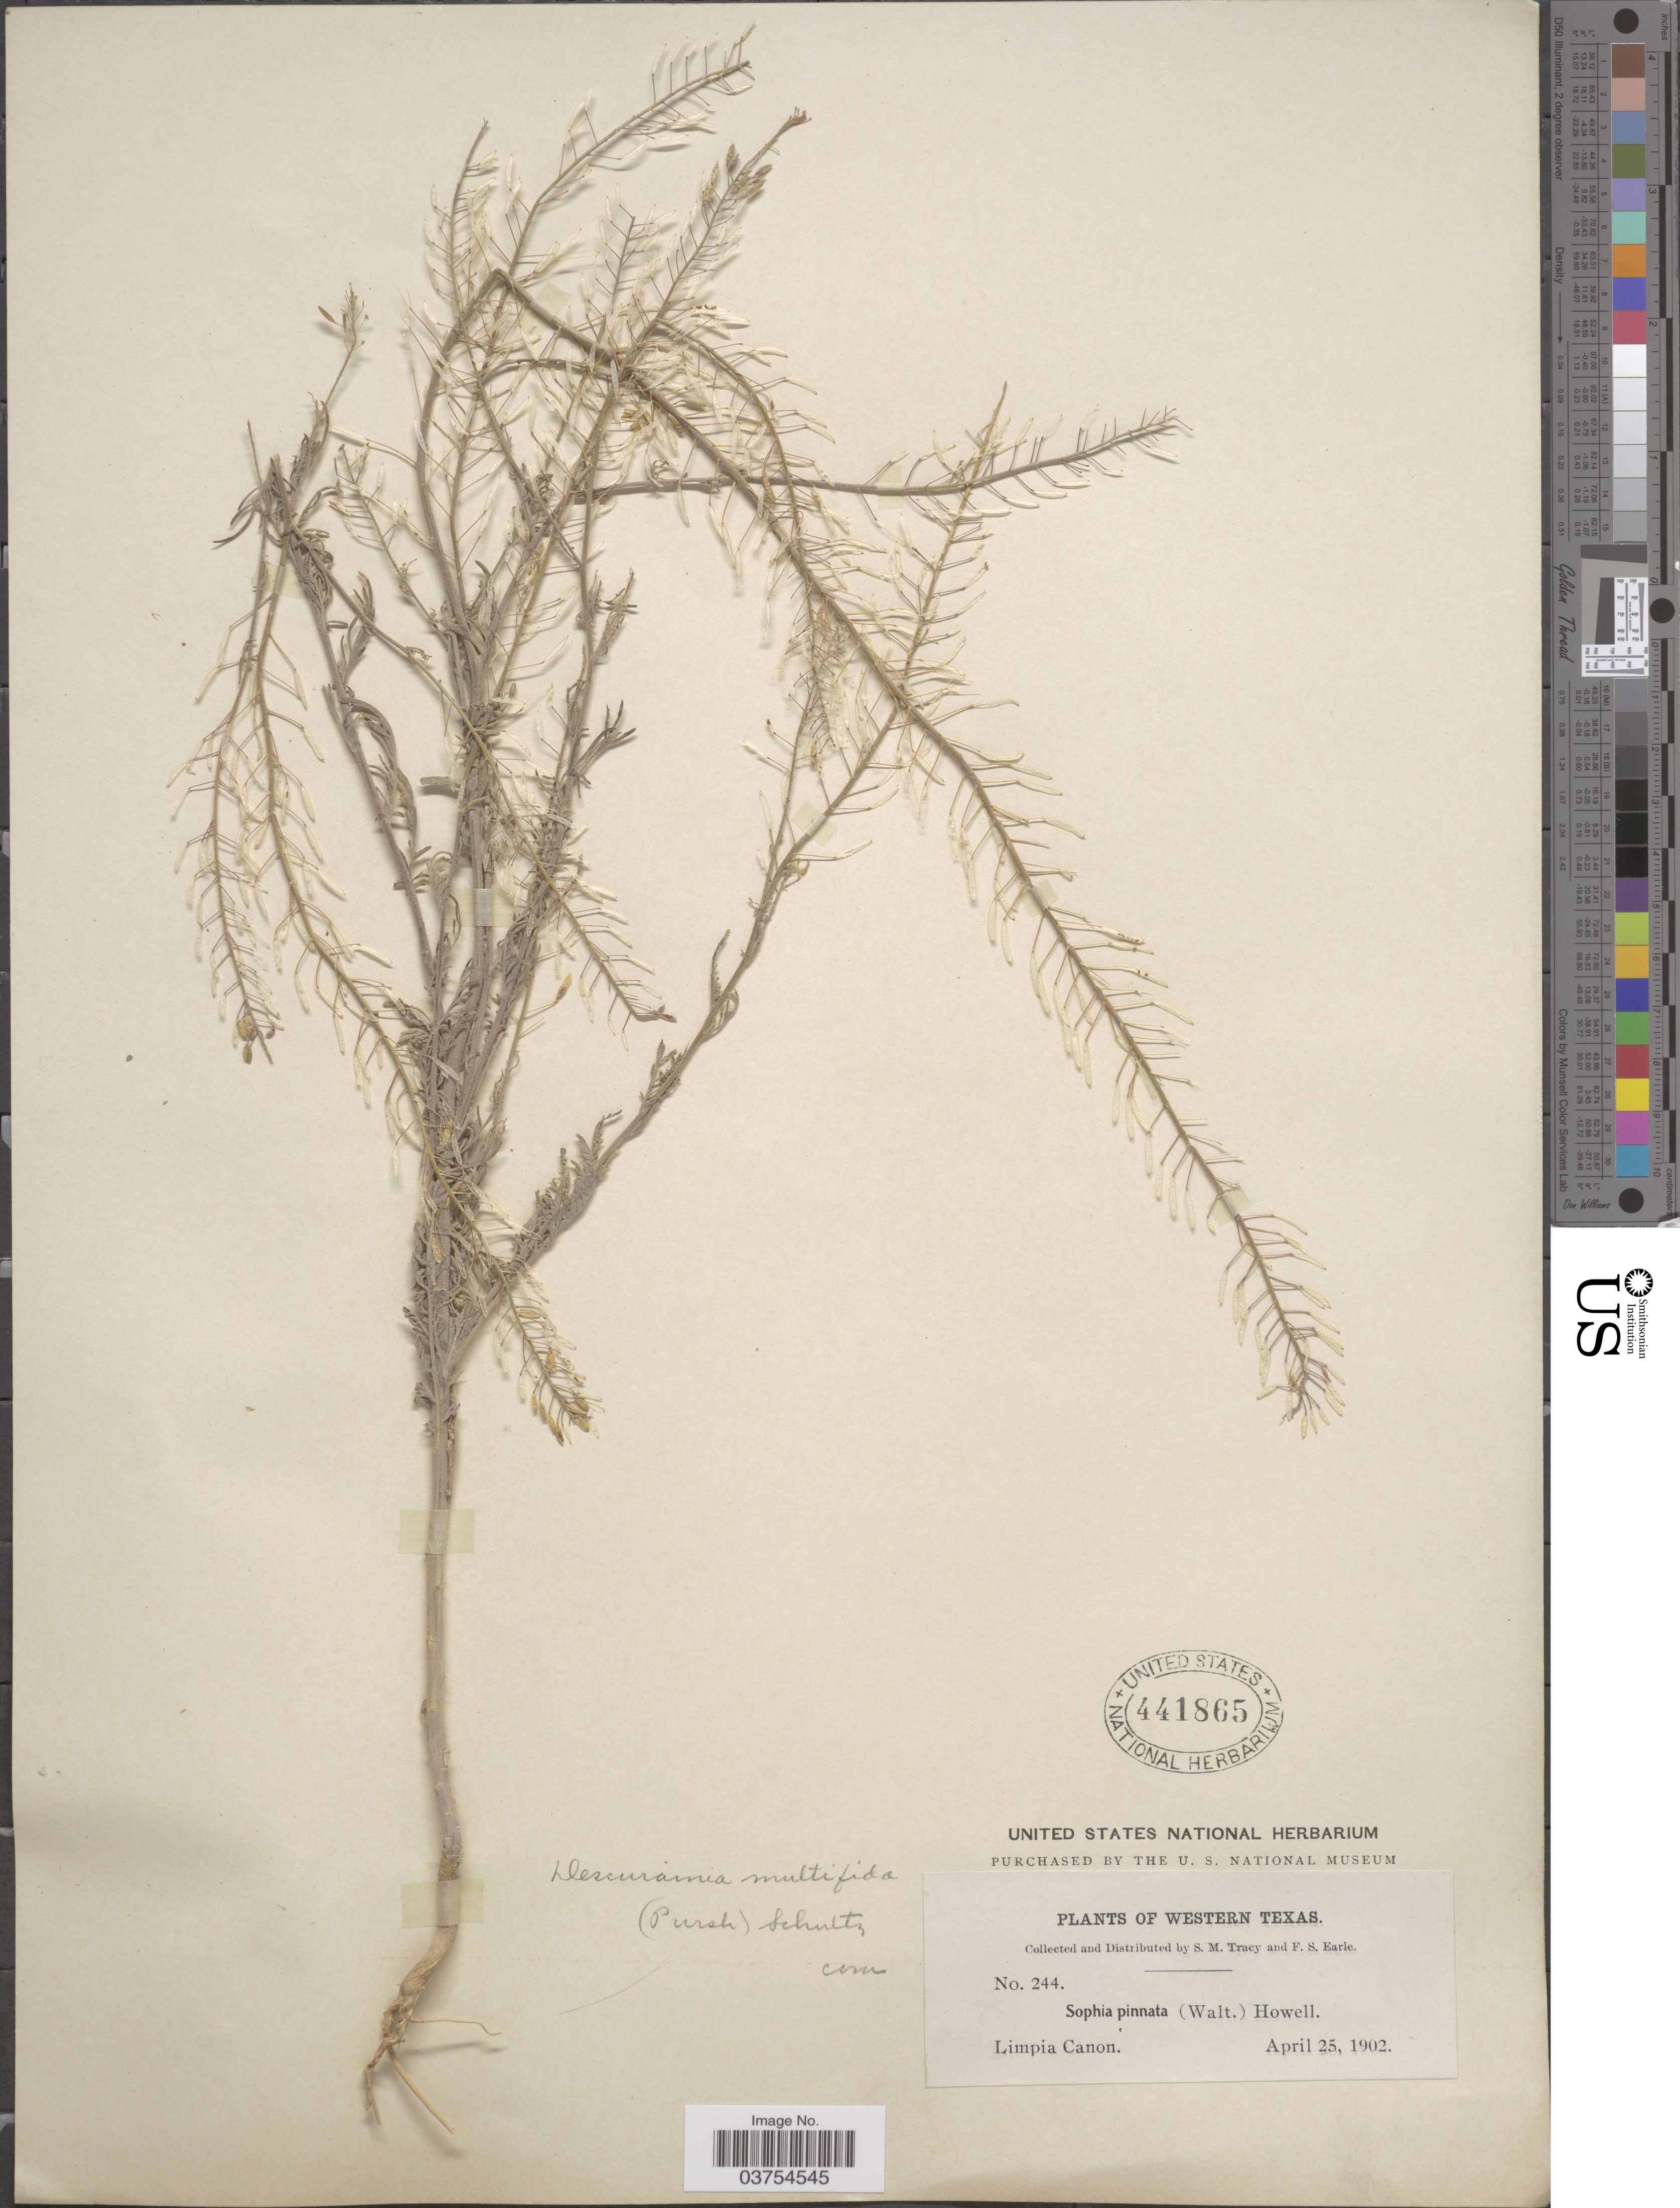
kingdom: Plantae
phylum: Tracheophyta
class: Magnoliopsida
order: Brassicales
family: Brassicaceae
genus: Descurainia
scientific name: Descurainia pinnata subsp. typica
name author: (C.A. Mey.) Detling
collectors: S. M. Tracy & F. S. Earle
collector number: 244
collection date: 1902-04-25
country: United States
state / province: Texas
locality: Western Texas. Limpia Canon.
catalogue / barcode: US 441865